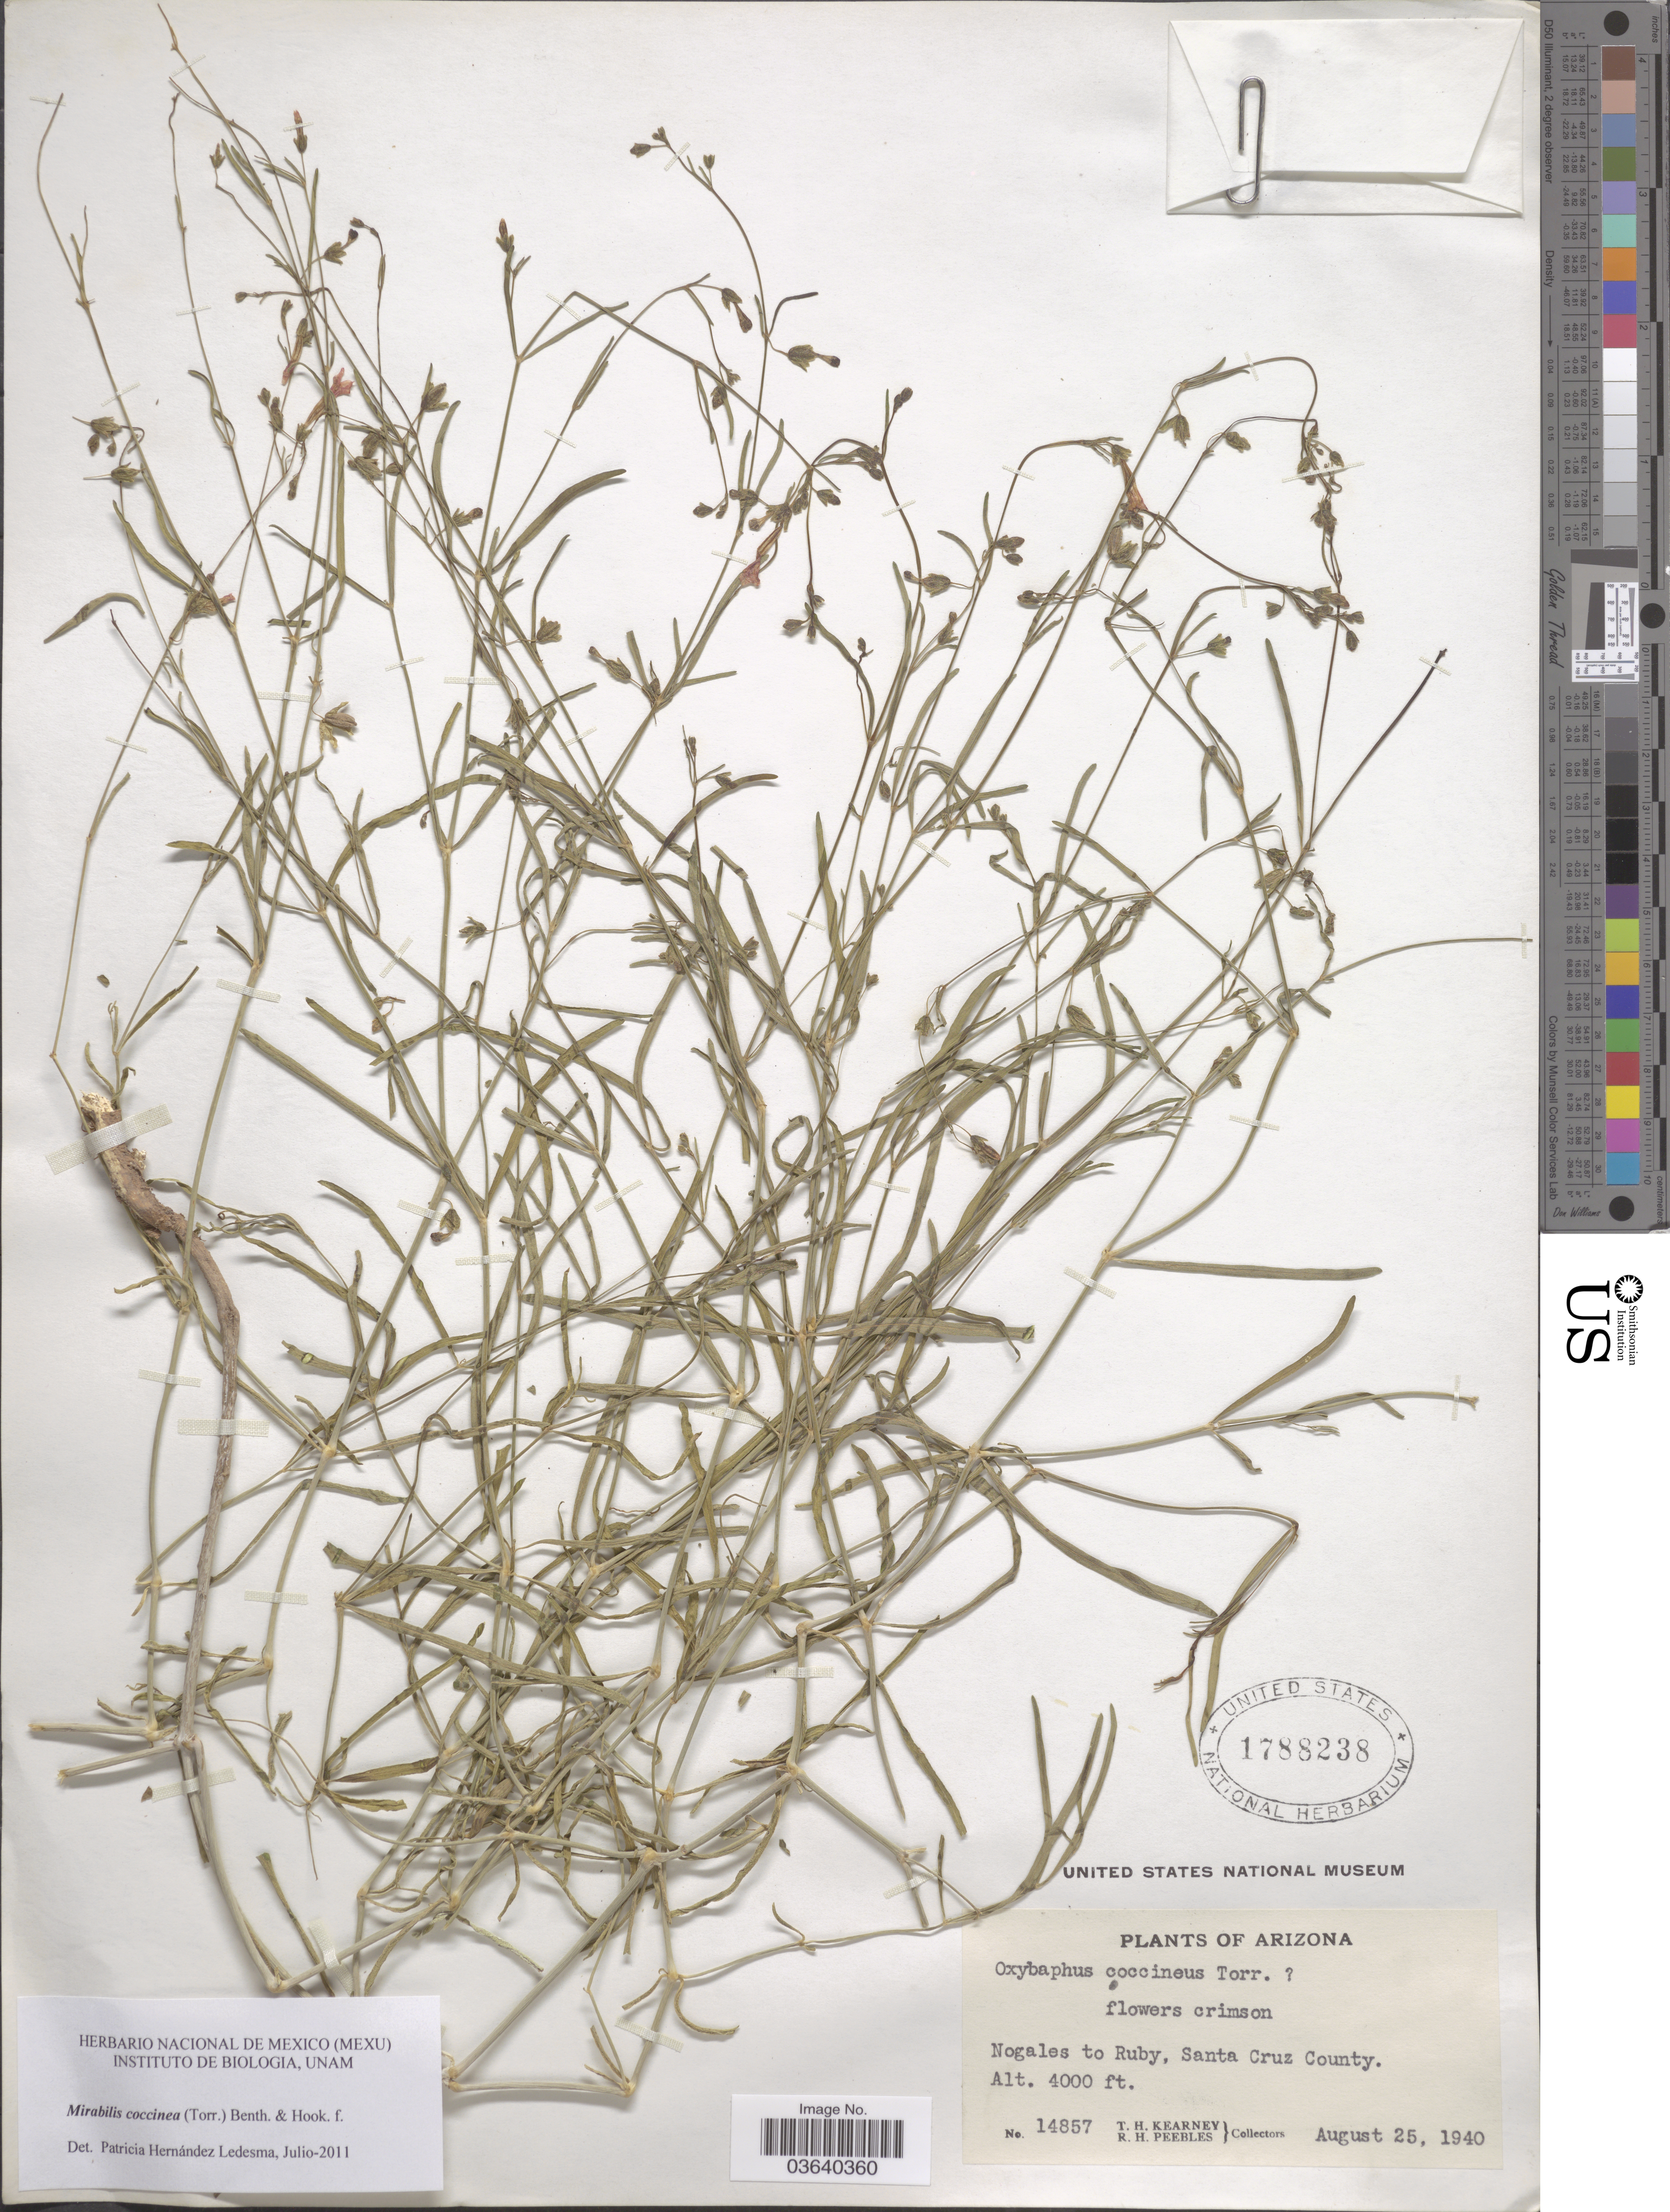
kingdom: Plantae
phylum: Tracheophyta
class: Magnoliopsida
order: Caryophyllales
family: Nyctaginaceae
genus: Mirabilis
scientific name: Mirabilis coccinea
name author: (Torr.) Benth. & Hook. f.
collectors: T. H. Kearney & R. H. Peebles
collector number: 14857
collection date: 1940-08-25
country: United States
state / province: Arizona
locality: Nogales to Ruby, Santa Cruz County.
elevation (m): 1219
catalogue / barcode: US 1788238